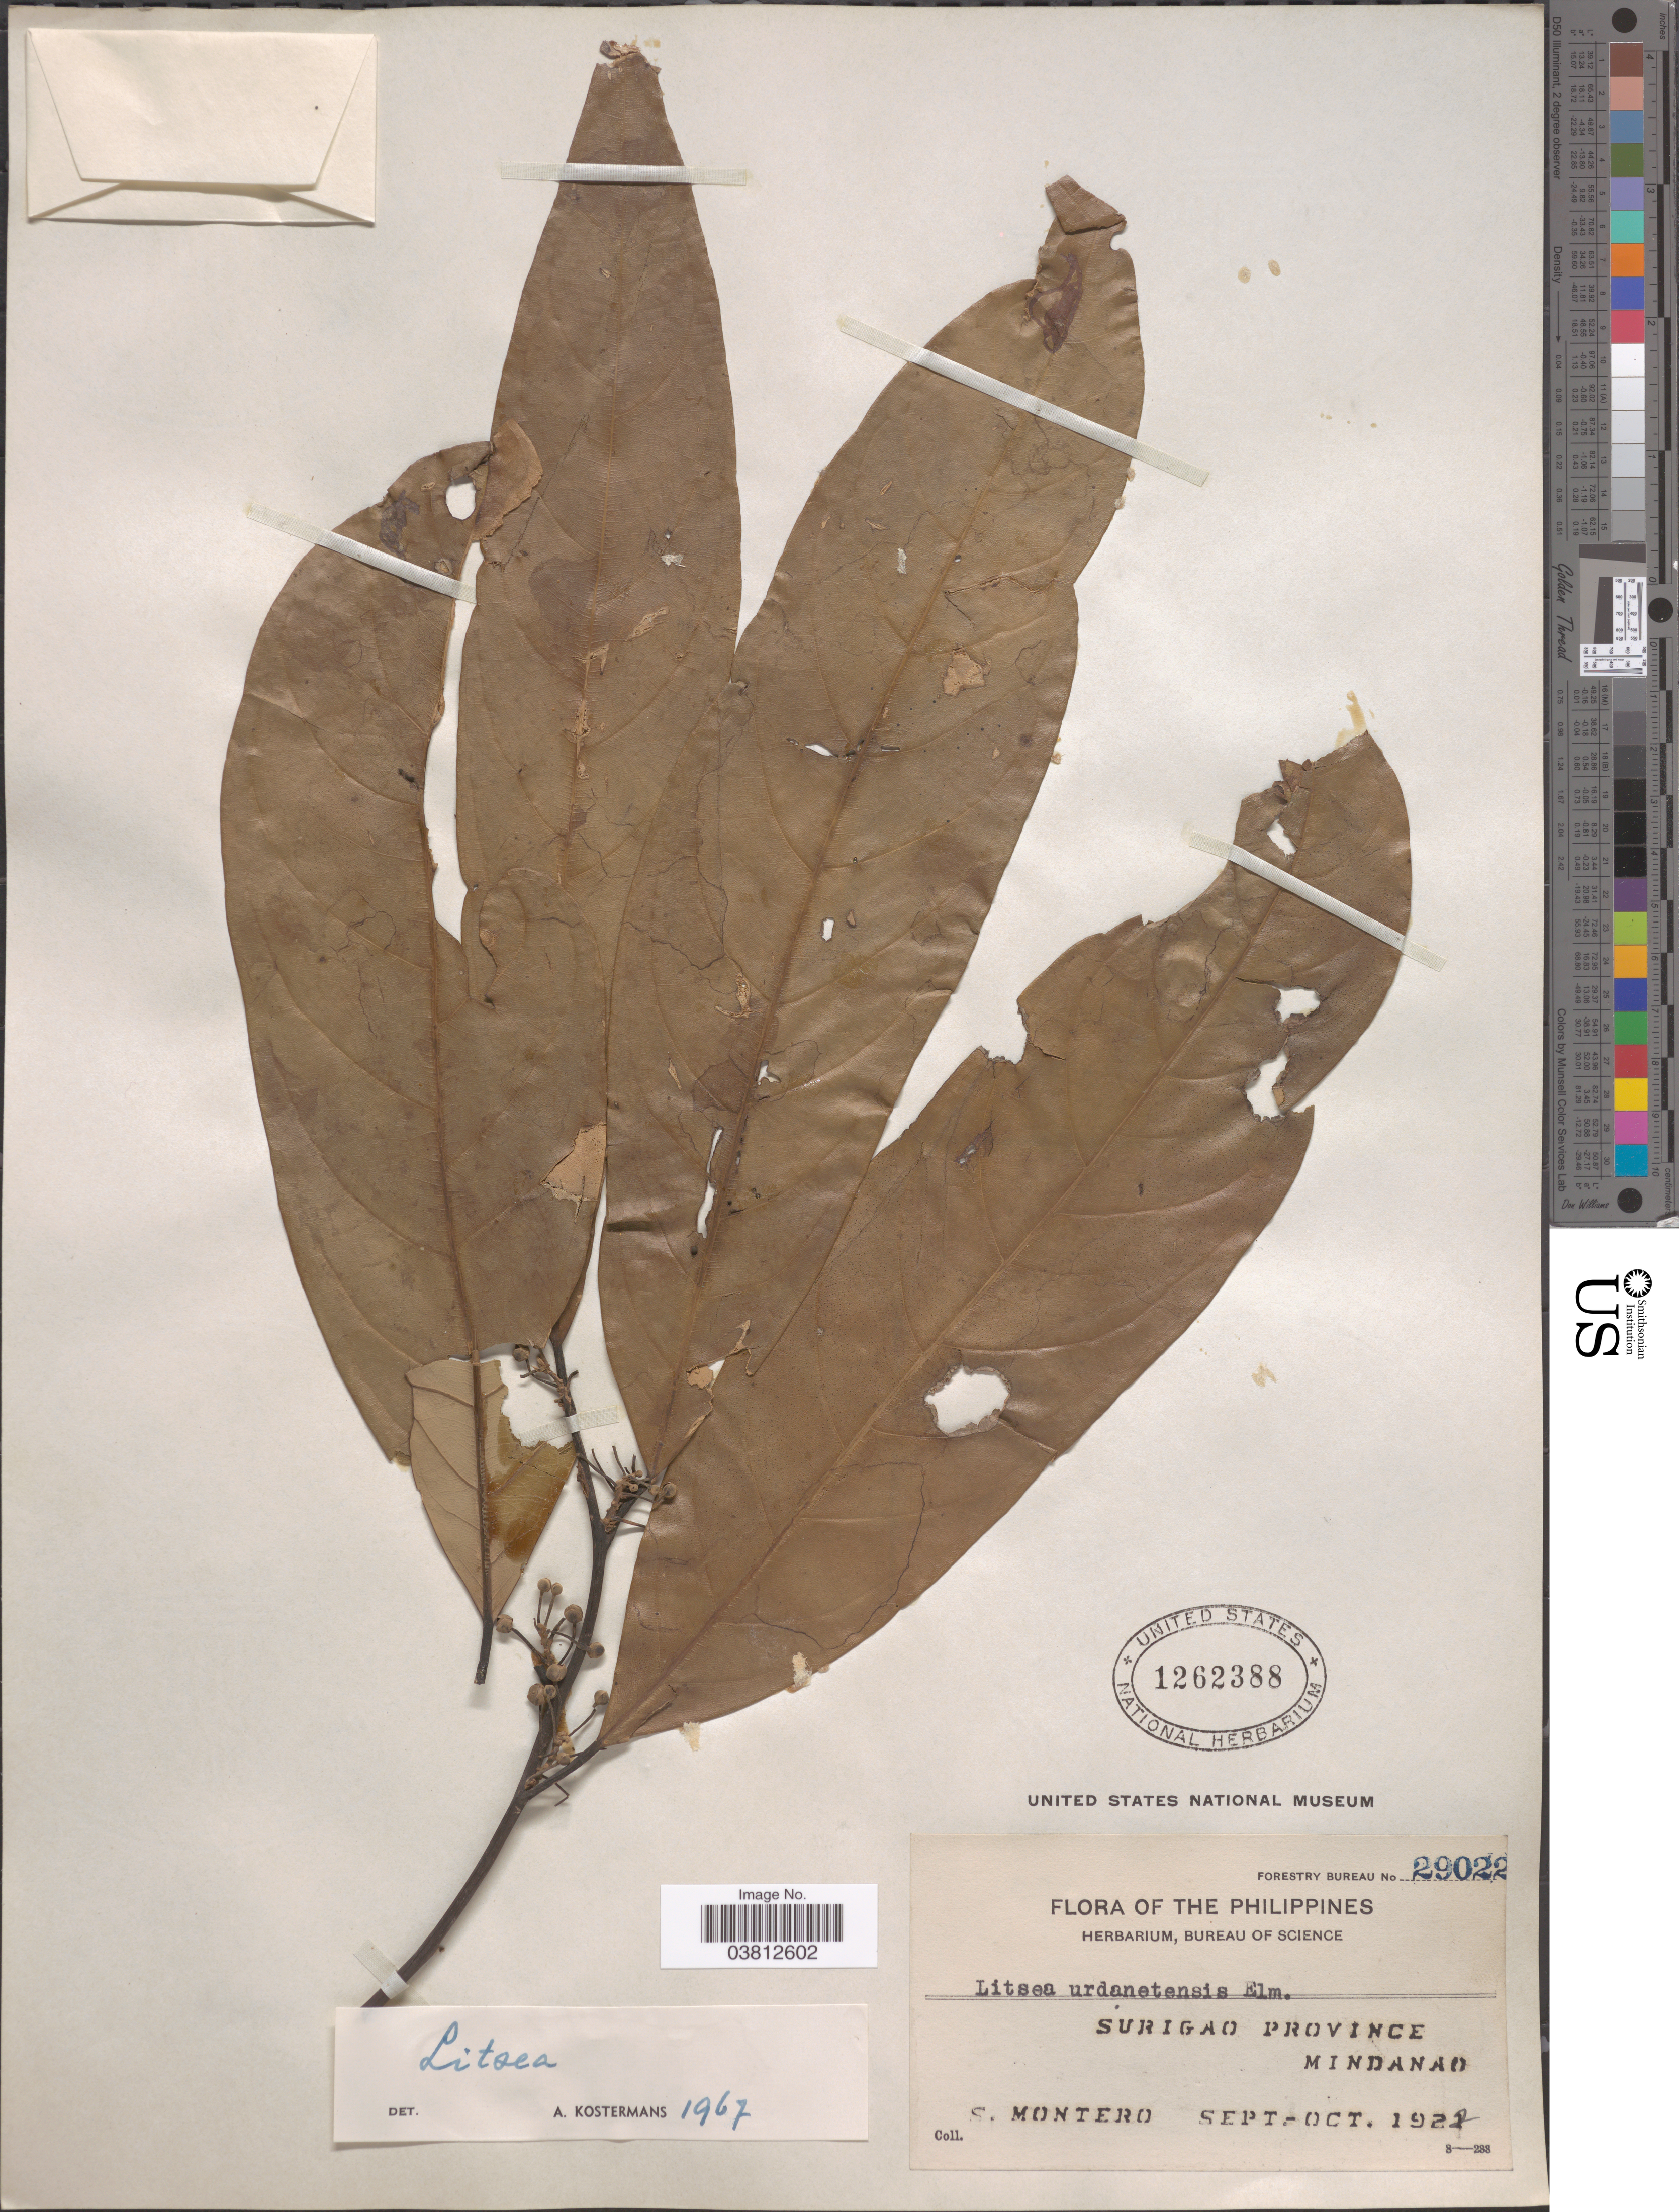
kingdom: Plantae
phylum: Tracheophyta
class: Magnoliopsida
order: Laurales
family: Lauraceae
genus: Litsea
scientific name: Litsea sp.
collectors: S. Montero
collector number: Forestry Bureau 29022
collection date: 1922-09/1922-10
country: Philippines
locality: Surigao Province. Mindanao.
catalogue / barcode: US 1262388